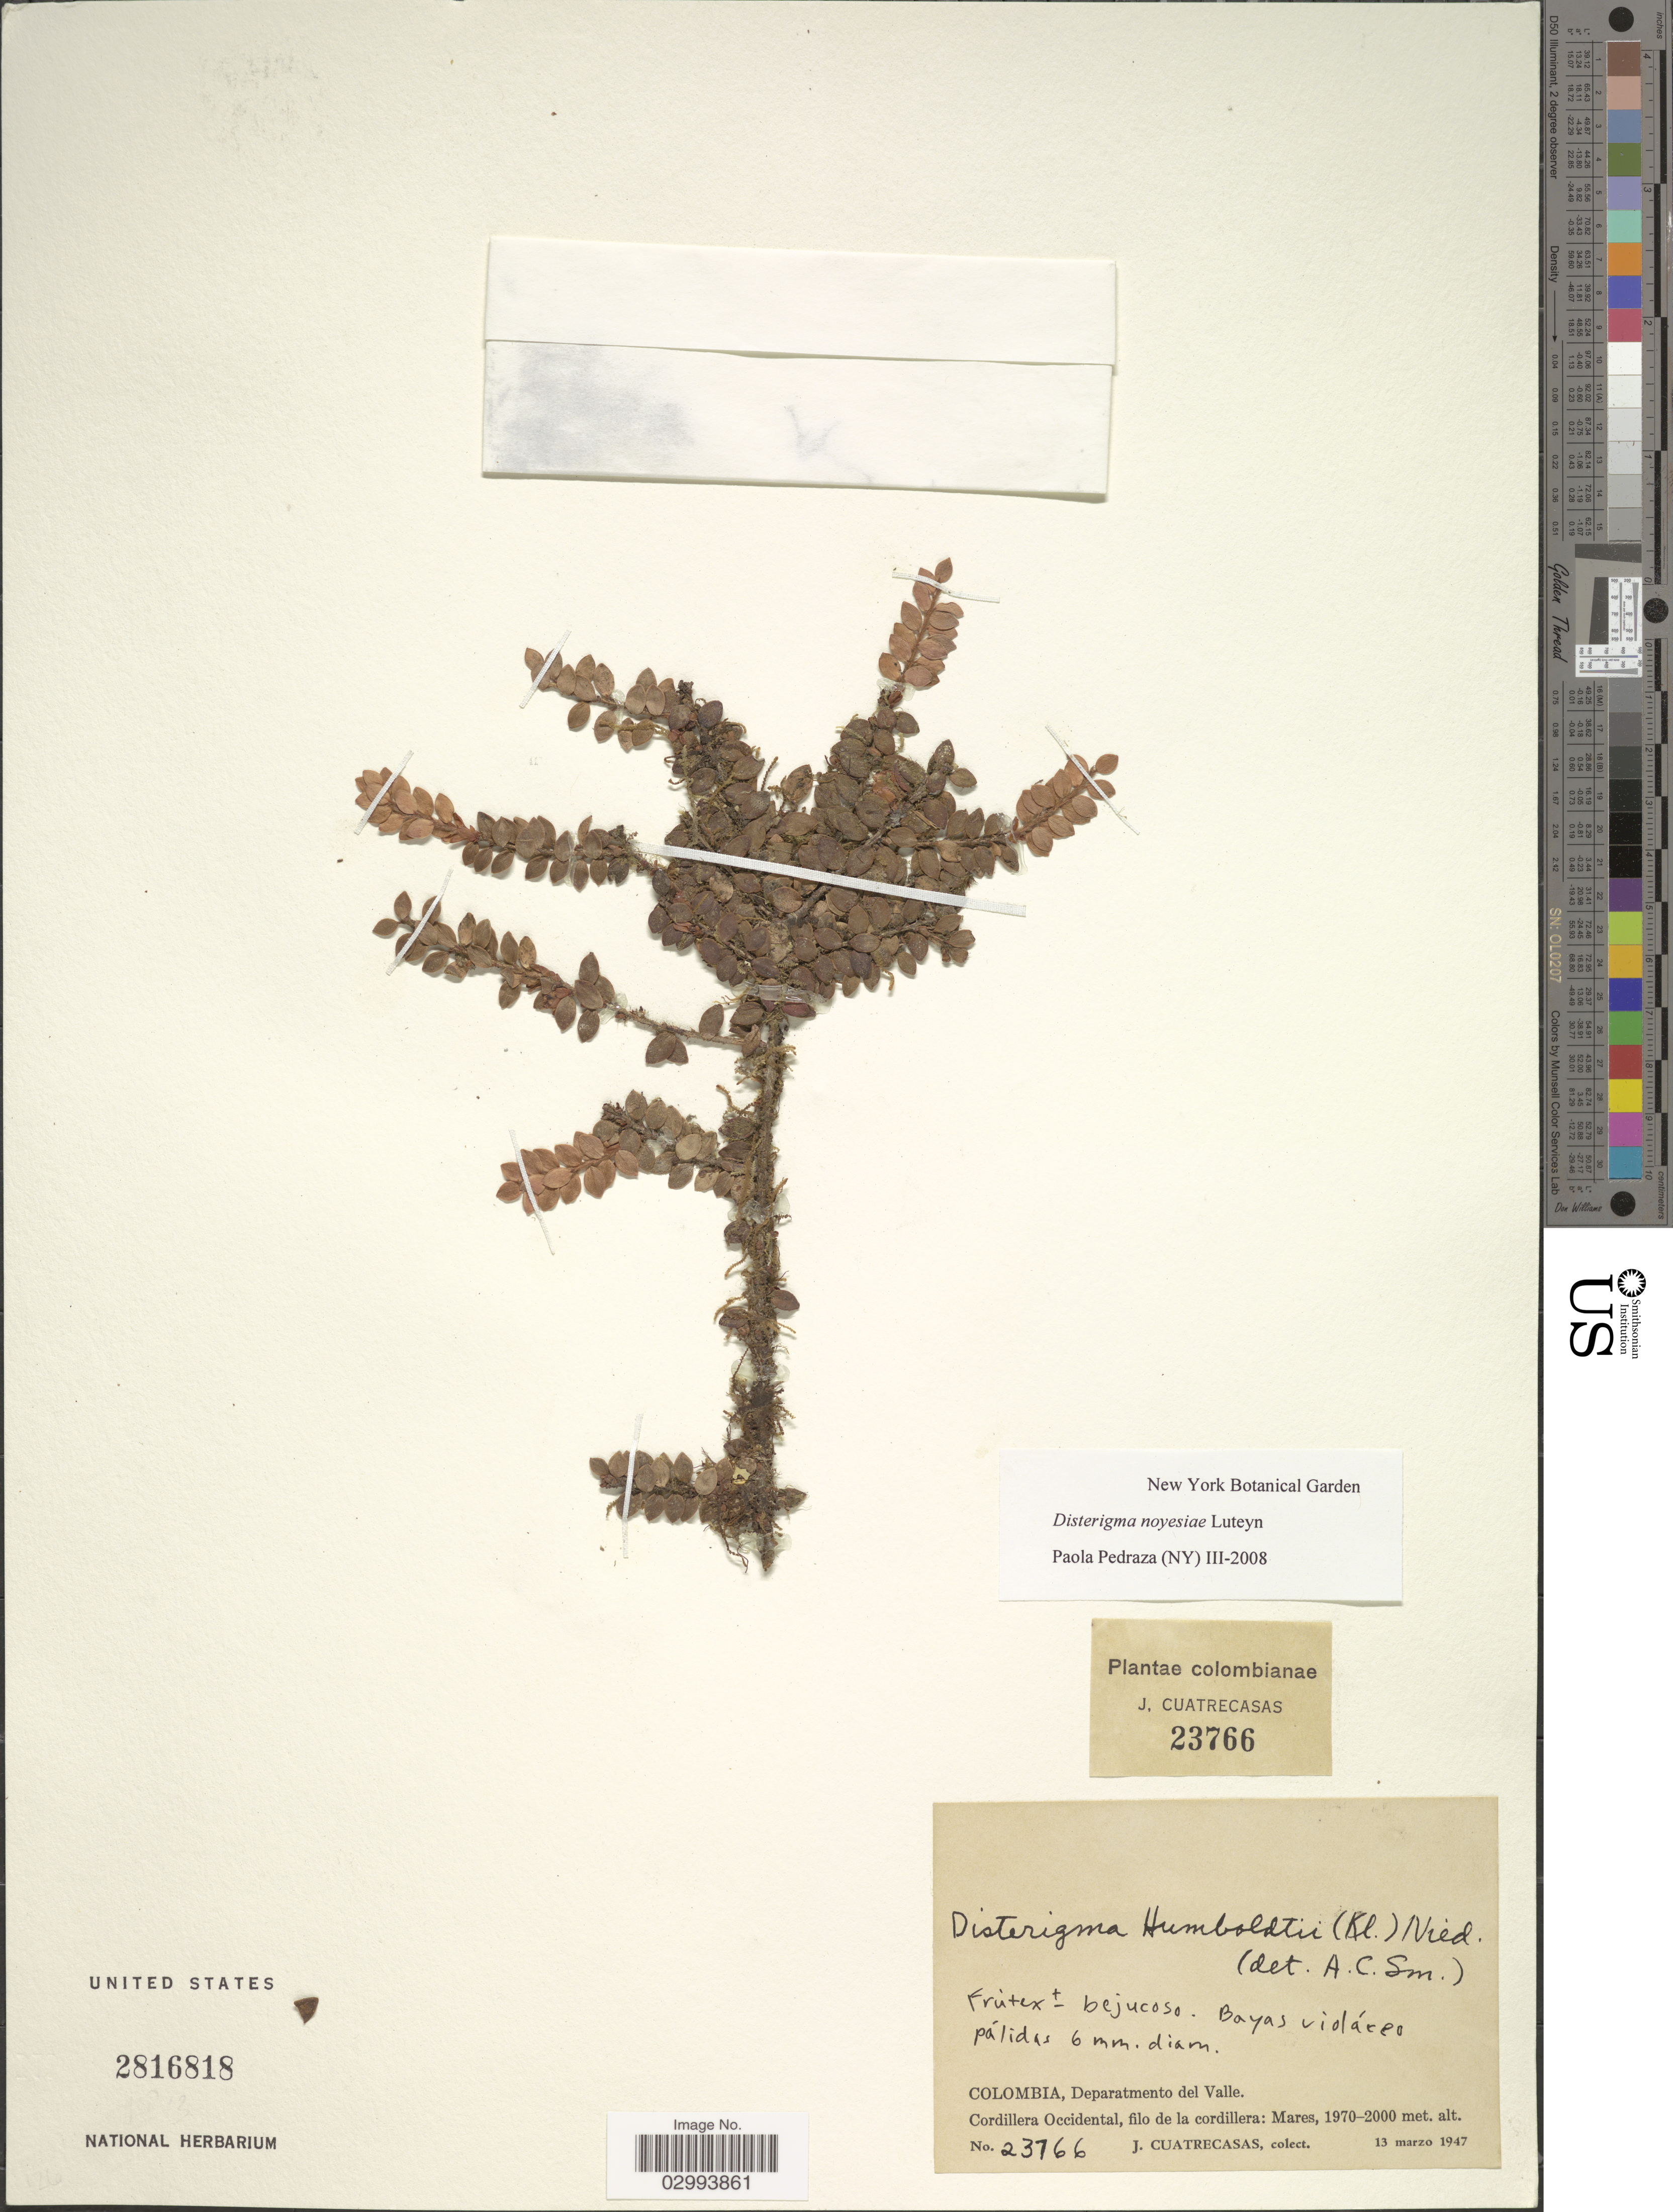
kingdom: Plantae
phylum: Tracheophyta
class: Magnoliopsida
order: Ericales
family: Ericaceae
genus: Disterigma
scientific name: Disterigma noyesiae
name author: Luteyn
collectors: J. Cuatrecasas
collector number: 23766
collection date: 1947-03-13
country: Colombia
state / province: Valle del Cauca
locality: Departamento del Valle. Cordillera Occidental, filo de la cordillera: Mares.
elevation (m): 1970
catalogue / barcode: US 2816818